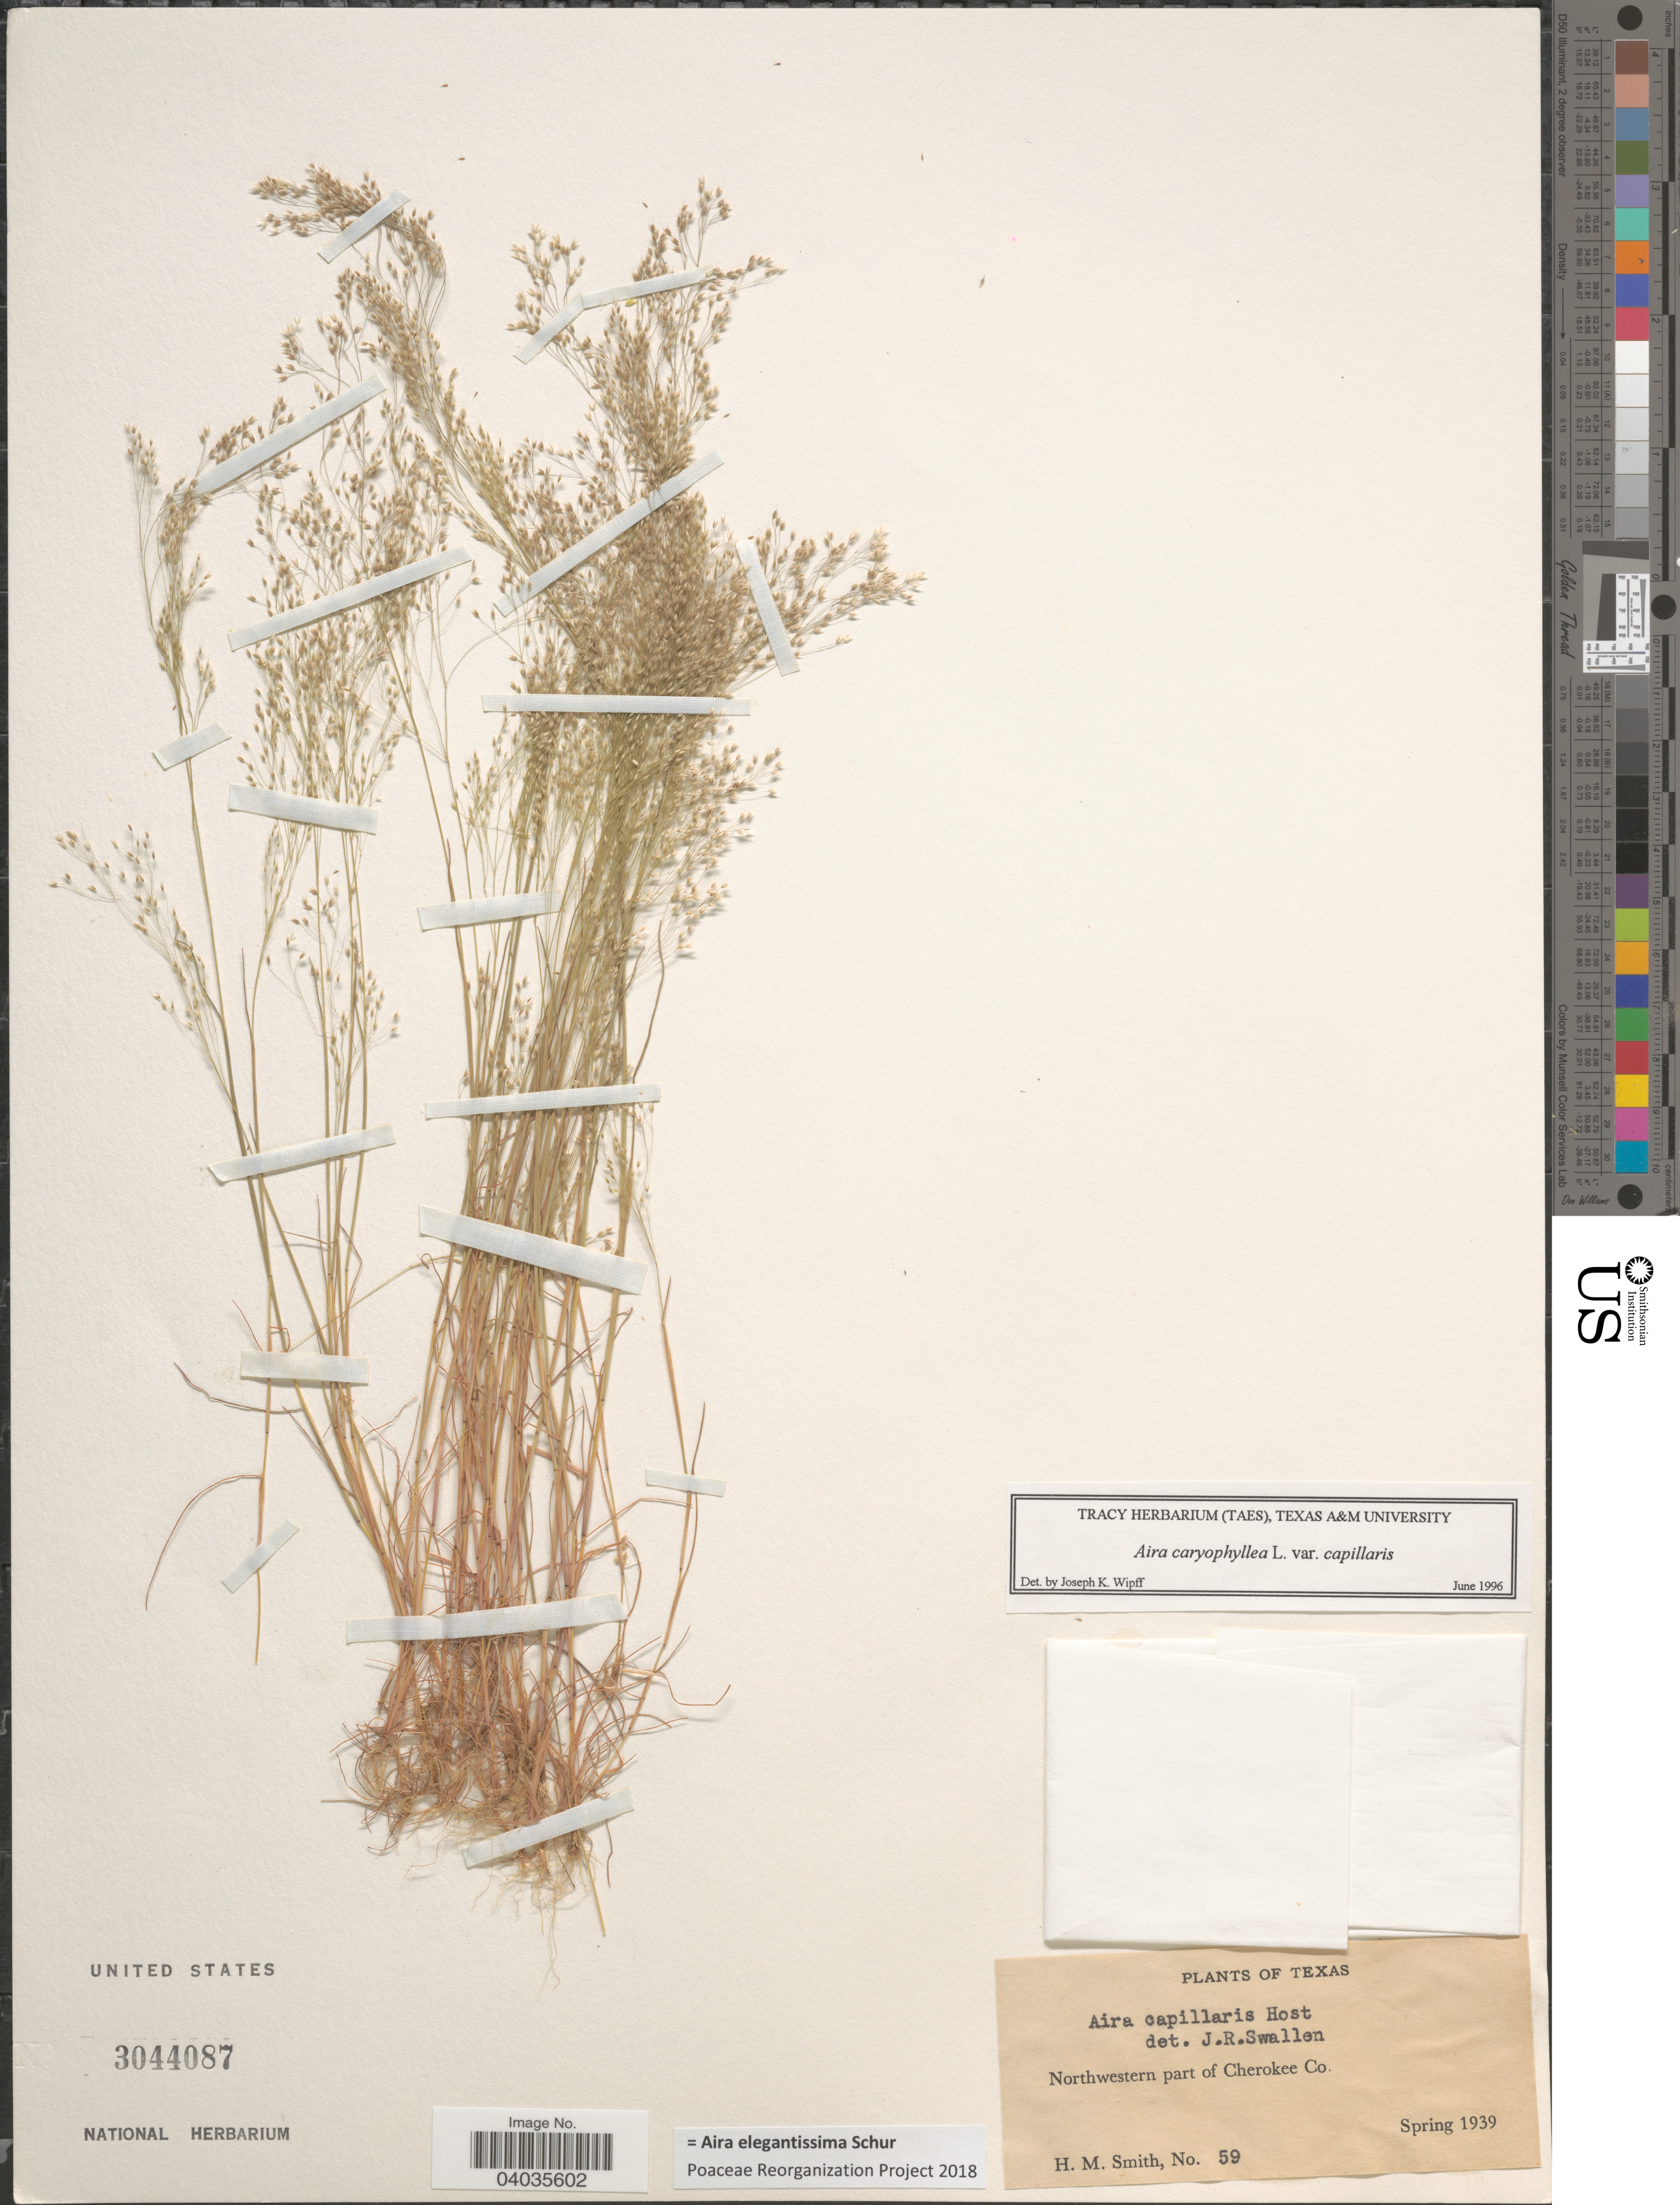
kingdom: Plantae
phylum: Tracheophyta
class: Liliopsida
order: Poales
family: Poaceae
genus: Aira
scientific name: Aira elegantissima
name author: Schur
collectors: H. M. Smith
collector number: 59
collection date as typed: Spring 1939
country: United States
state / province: Texas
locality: Northwestern part of Cherokee Co.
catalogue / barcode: US 3044087